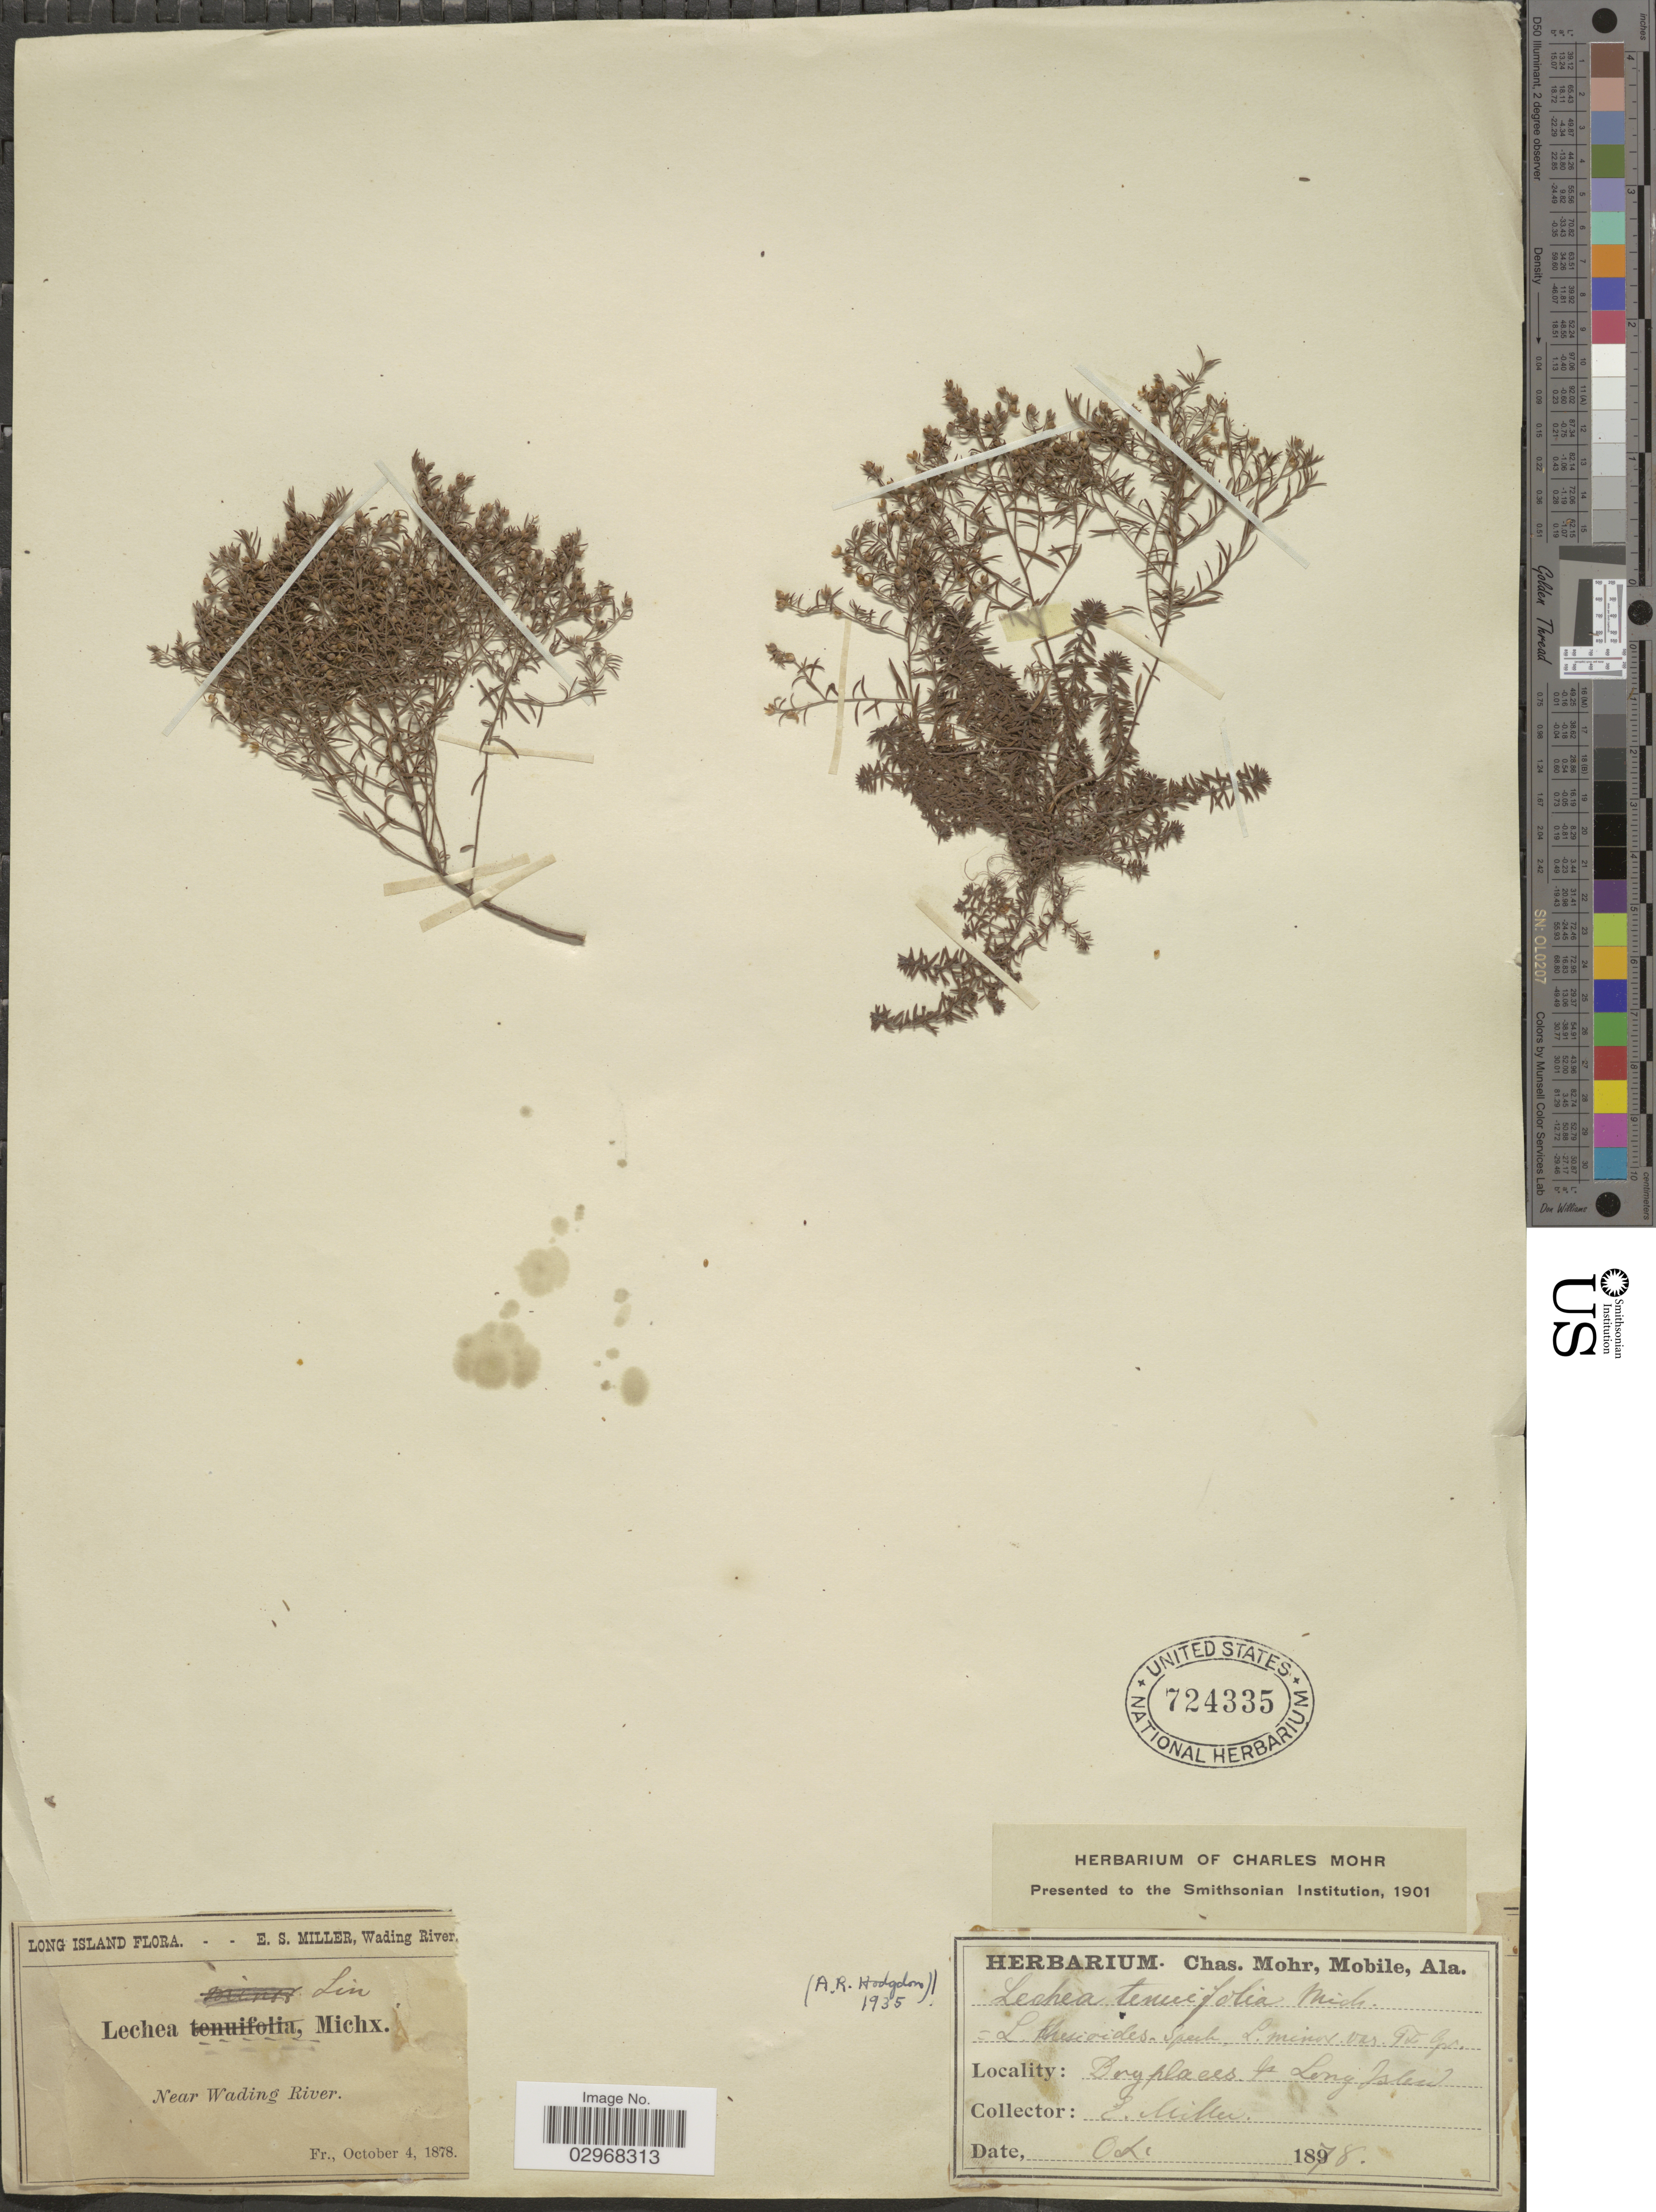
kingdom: Plantae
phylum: Tracheophyta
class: Magnoliopsida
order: Malvales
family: Cistaceae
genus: Lechea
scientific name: Lechea tenuifolia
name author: Michx.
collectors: E. S. Miller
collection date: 1878-10-04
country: United States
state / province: New York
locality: Long Island. Wading River. Near Wading River. Long Island.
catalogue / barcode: US 724335